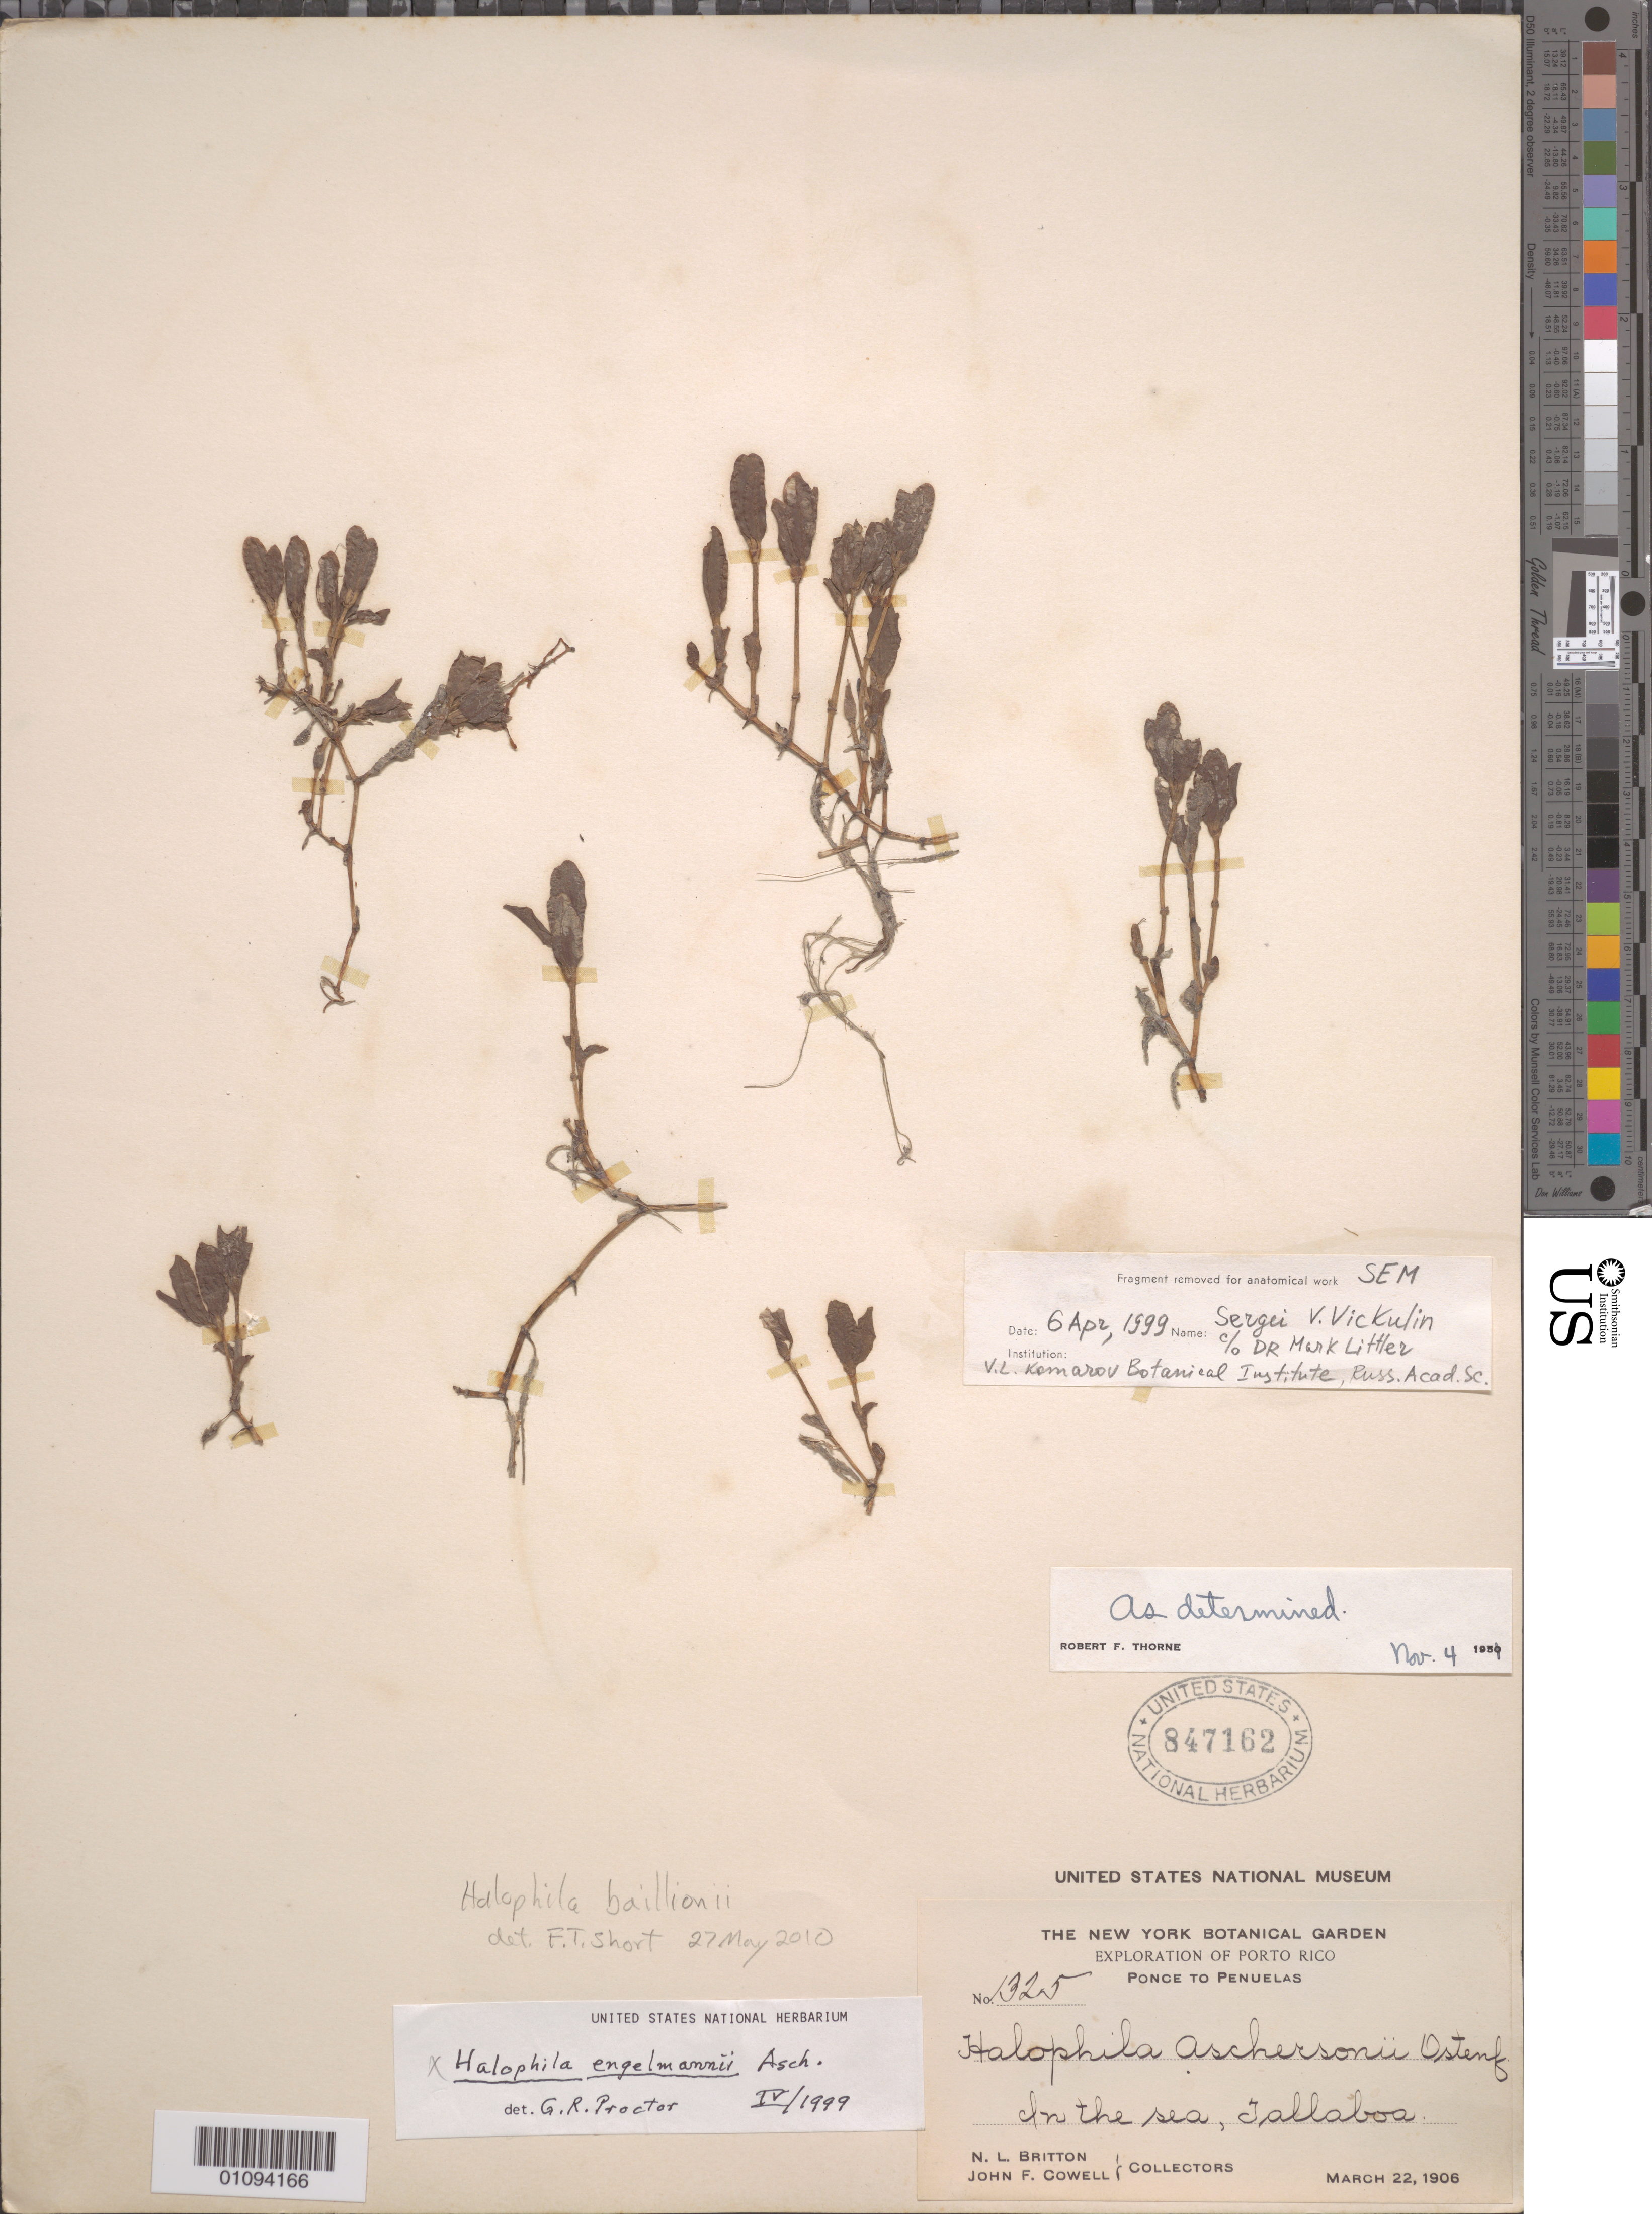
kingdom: Plantae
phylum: Tracheophyta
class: Liliopsida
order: Alismatales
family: Hydrocharitaceae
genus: Halophila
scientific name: Halophila baillonis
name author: Asch. ex Dickie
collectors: N. Britton & J. F. Cowell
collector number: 1325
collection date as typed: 22 Mar 1906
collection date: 1906-03-22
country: Puerto Rico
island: Puerto Rico I.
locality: Ponce to Penuelas, in the sea, Tallaboa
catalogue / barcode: US 847162